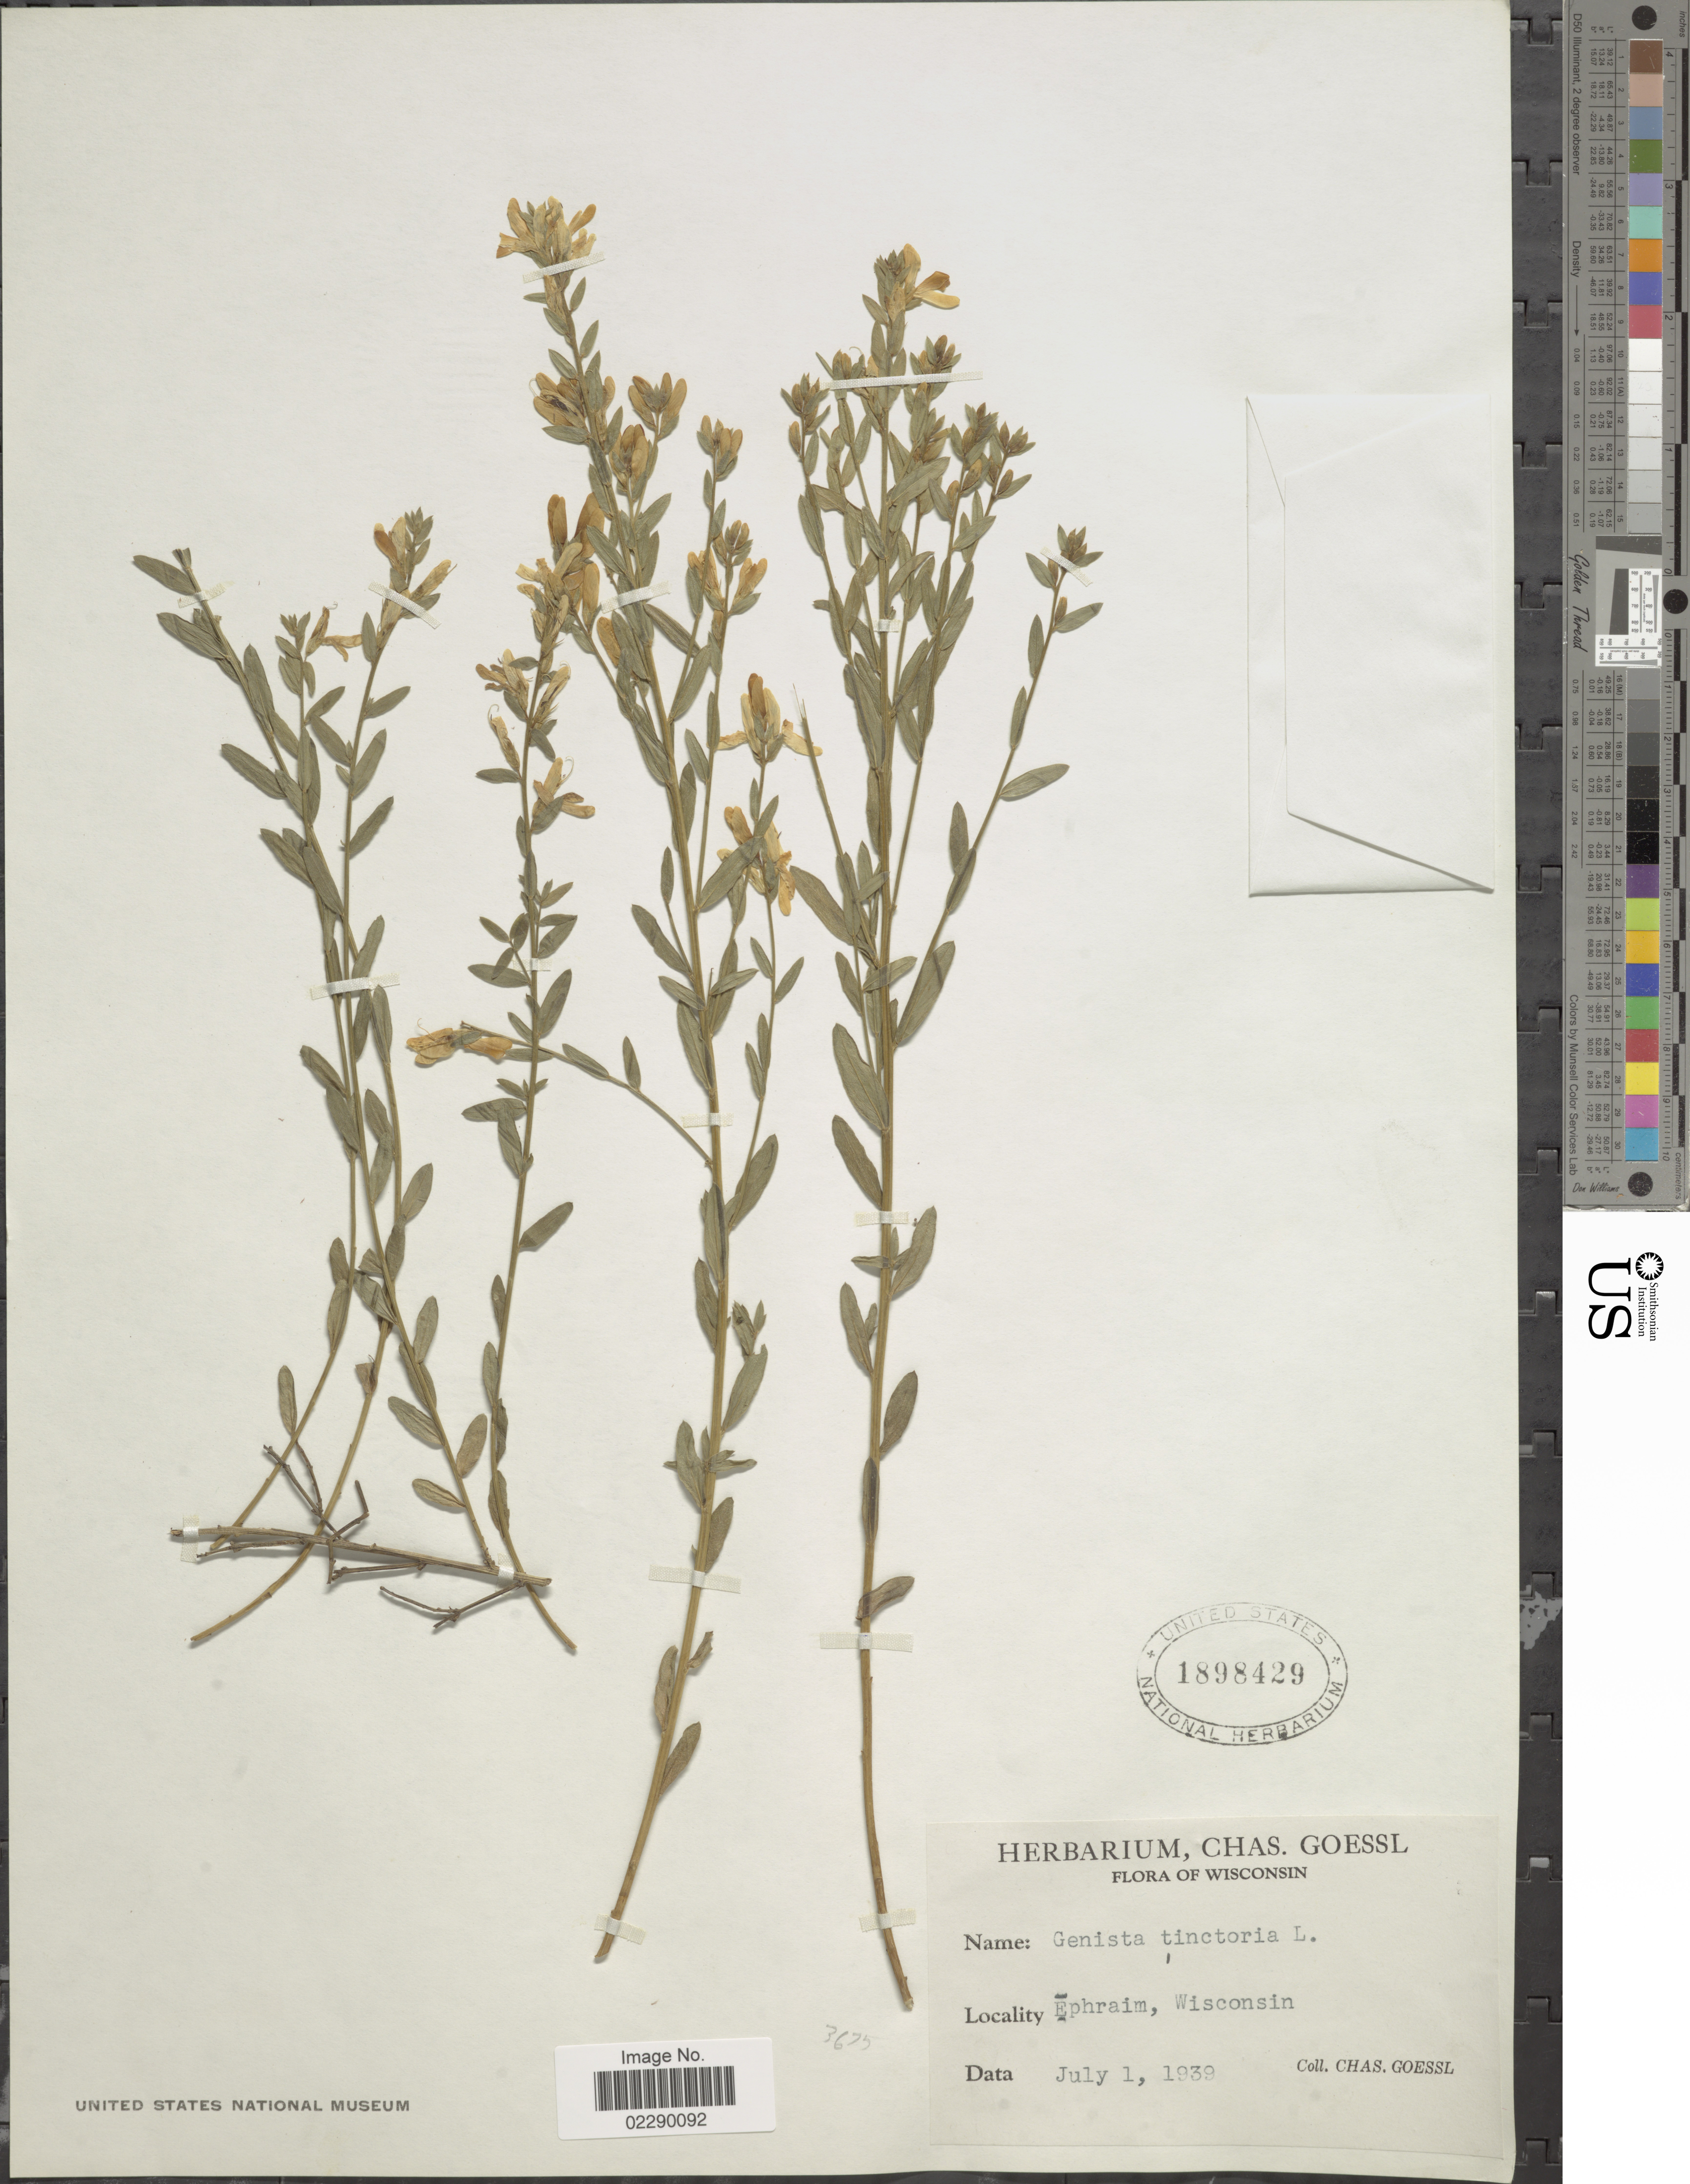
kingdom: Plantae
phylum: Tracheophyta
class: Magnoliopsida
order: Fabales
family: Fabaceae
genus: Genista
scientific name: Genista tinctoria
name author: L.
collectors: C. Goessl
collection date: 1939-07-01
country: United States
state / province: Wisconsin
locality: Ephraim, Wisconsin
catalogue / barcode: US 1898429